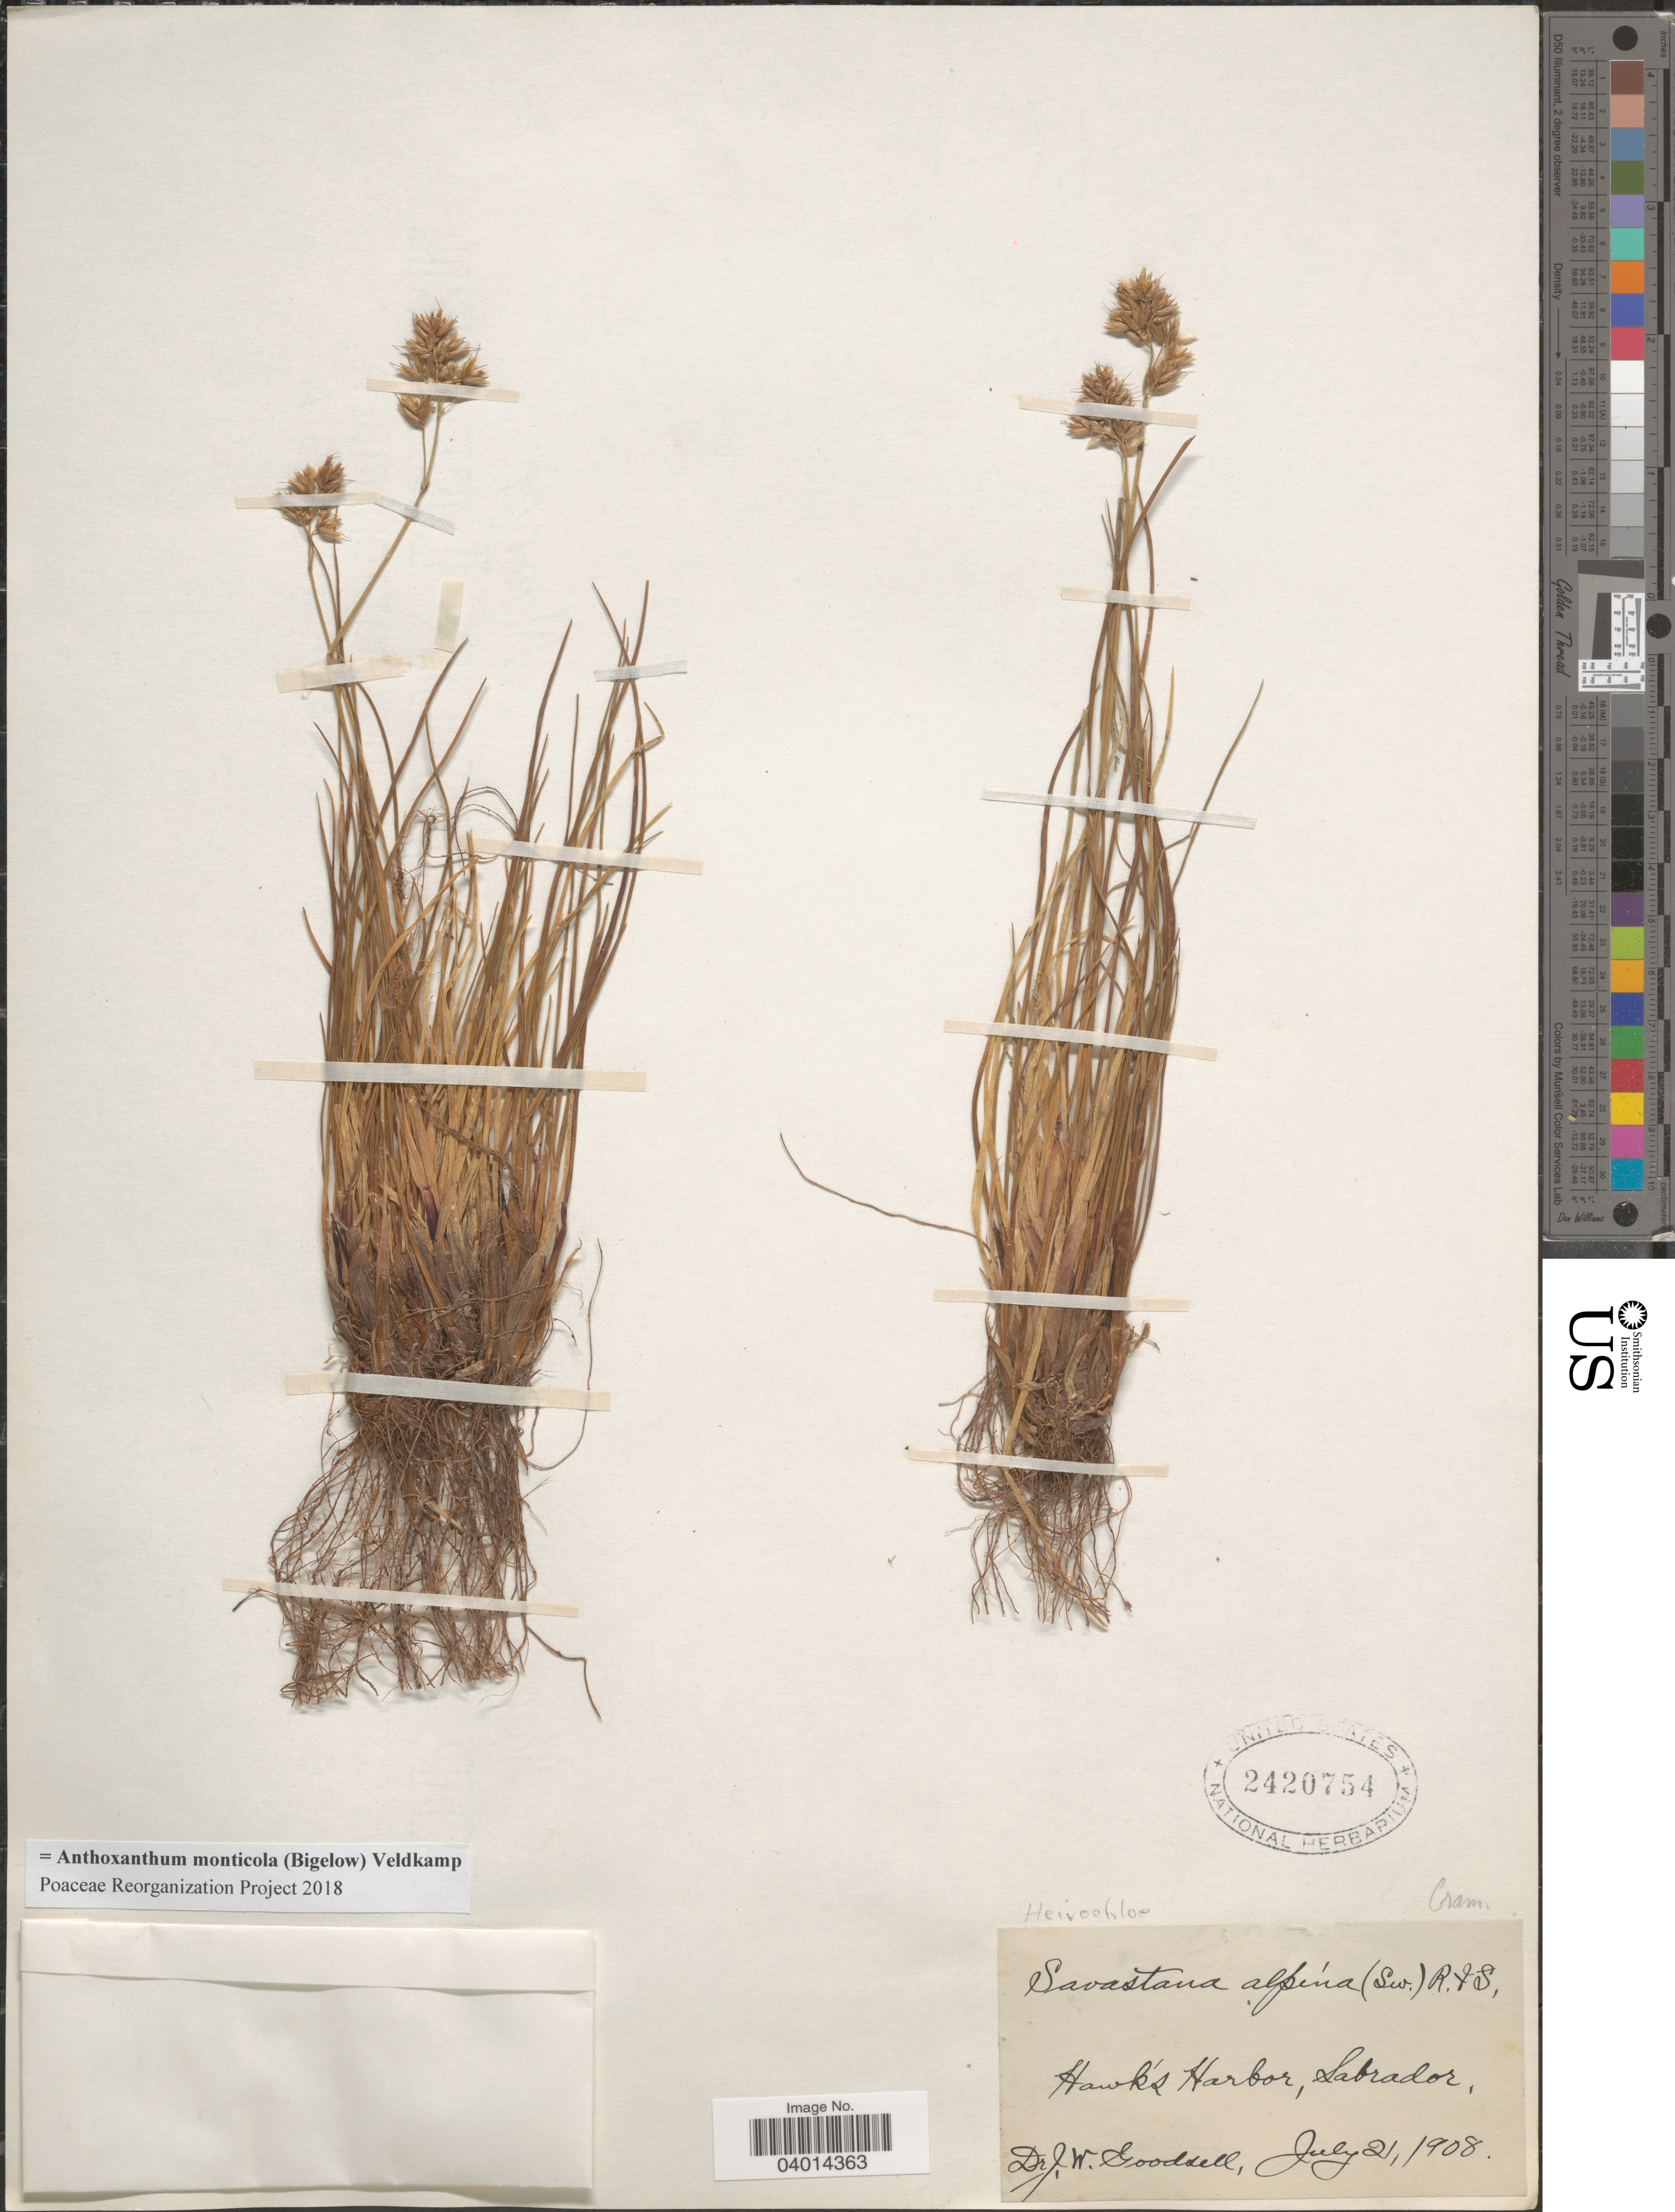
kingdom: Plantae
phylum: Tracheophyta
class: Liliopsida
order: Poales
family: Poaceae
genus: Anthoxanthum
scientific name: Anthoxanthum monticola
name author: (Bigelow) Veldkamp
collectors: J. Goodsell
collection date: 1908-07-21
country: Canada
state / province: Newfoundland and Labrador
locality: Hawk's Harbor, Labrador.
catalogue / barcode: US 2420754